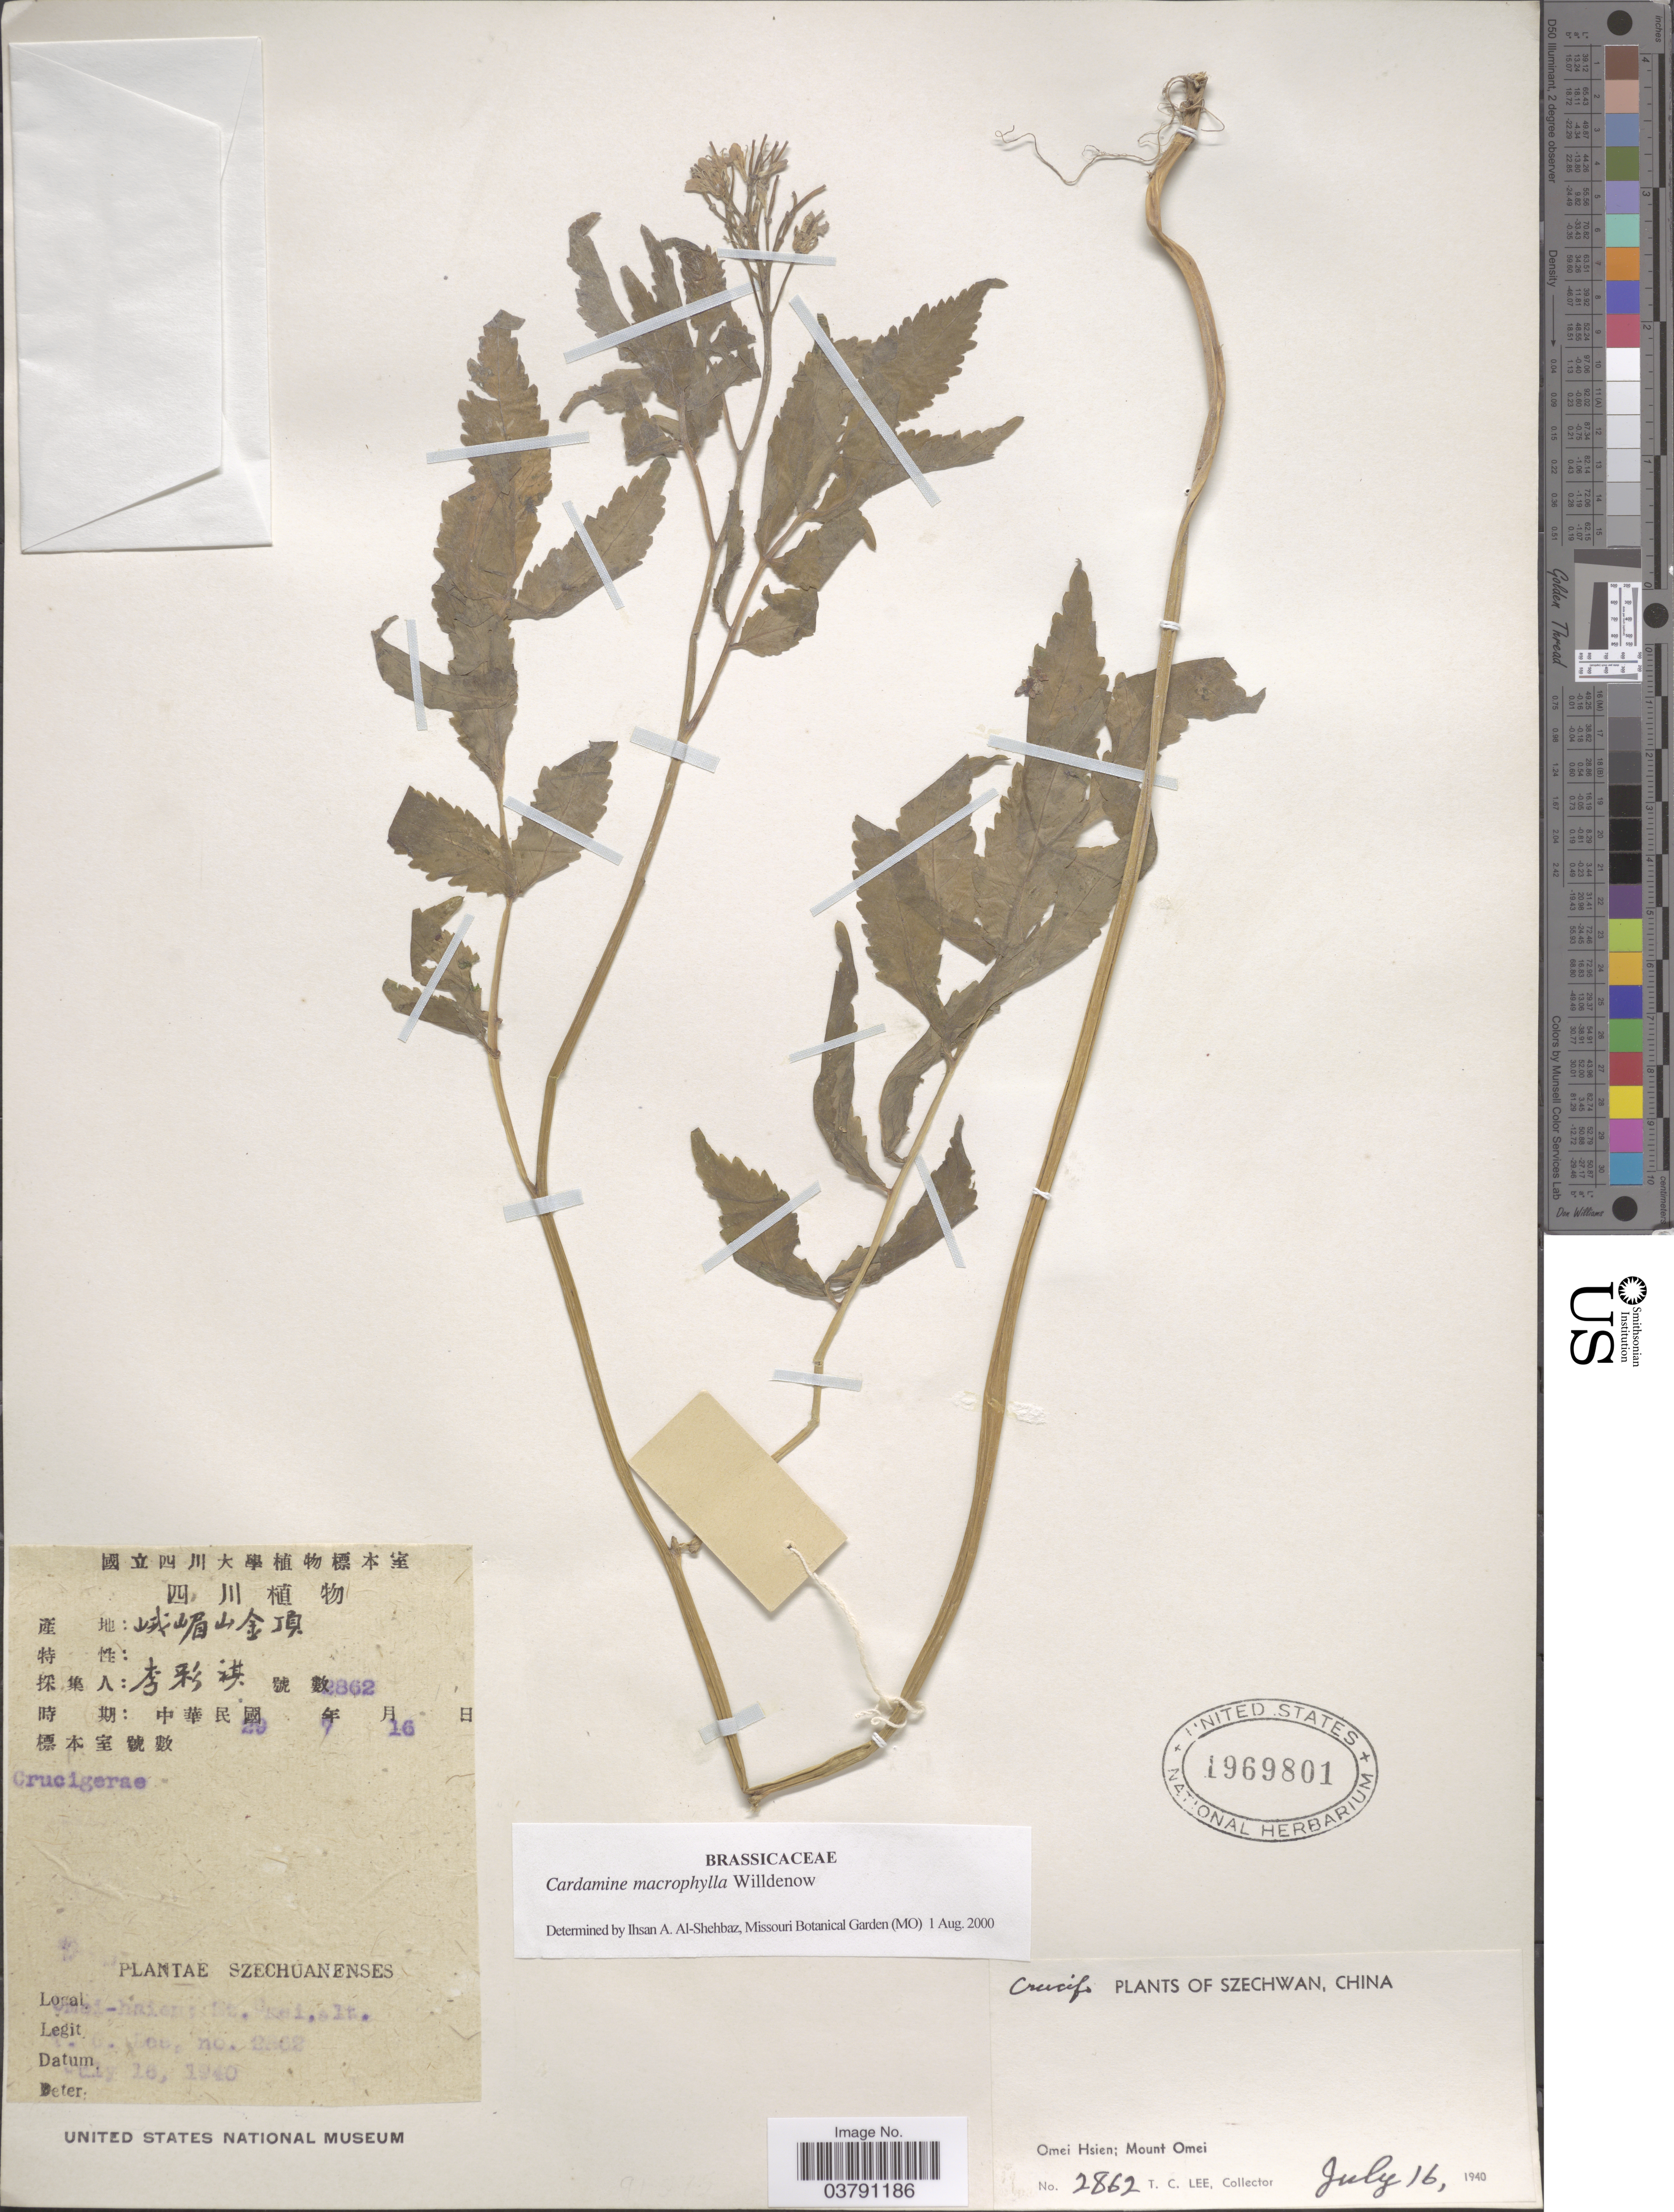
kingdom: Plantae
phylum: Tracheophyta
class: Magnoliopsida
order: Brassicales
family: Brassicaceae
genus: Cardamine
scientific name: Cardamine macrophylla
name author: Willd.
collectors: T. Lee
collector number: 2862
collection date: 1940-07-16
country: China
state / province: Sichuan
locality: Szechwan. Omei Hsien; Mount Omei.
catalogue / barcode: US 1969801